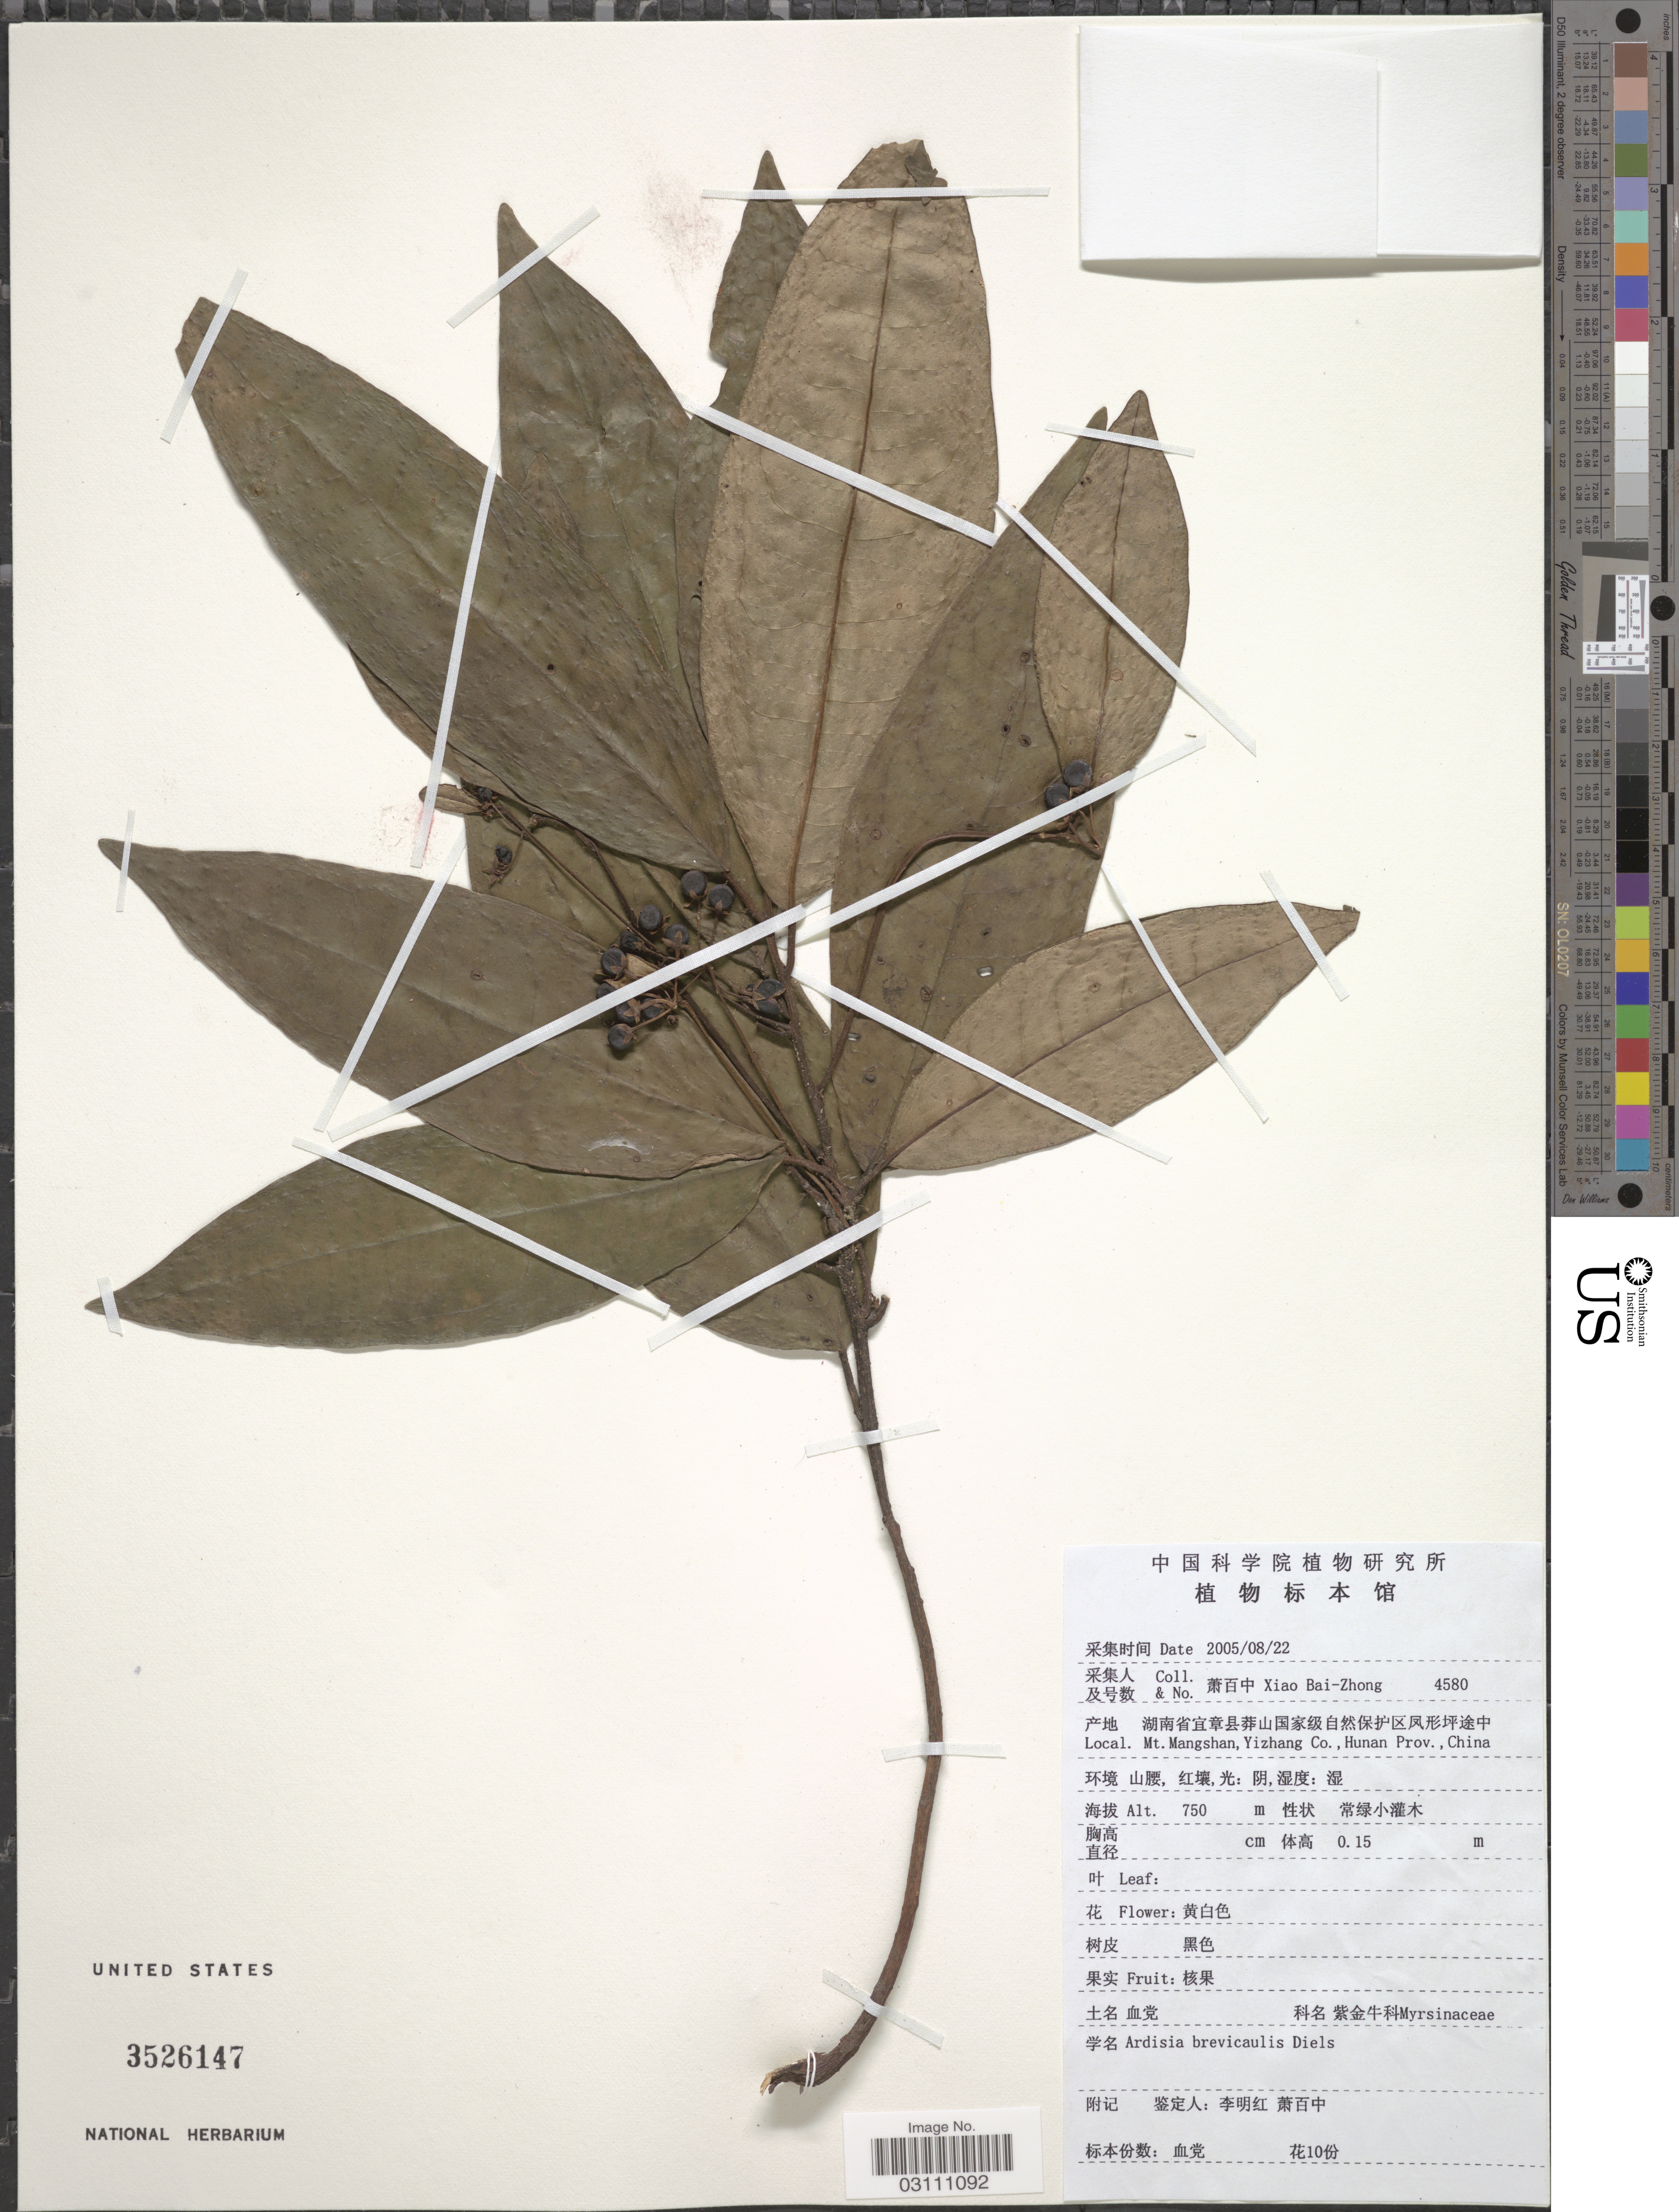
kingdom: Plantae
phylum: Tracheophyta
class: Magnoliopsida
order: Ericales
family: Primulaceae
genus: Ardisia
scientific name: Ardisia brevicaulis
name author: Diels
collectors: B. Z. Xiao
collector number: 4580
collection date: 2005-08-22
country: China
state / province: Hunan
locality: Mt. Mangshan, Yizhang Co.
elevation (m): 750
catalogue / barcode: US 3526147